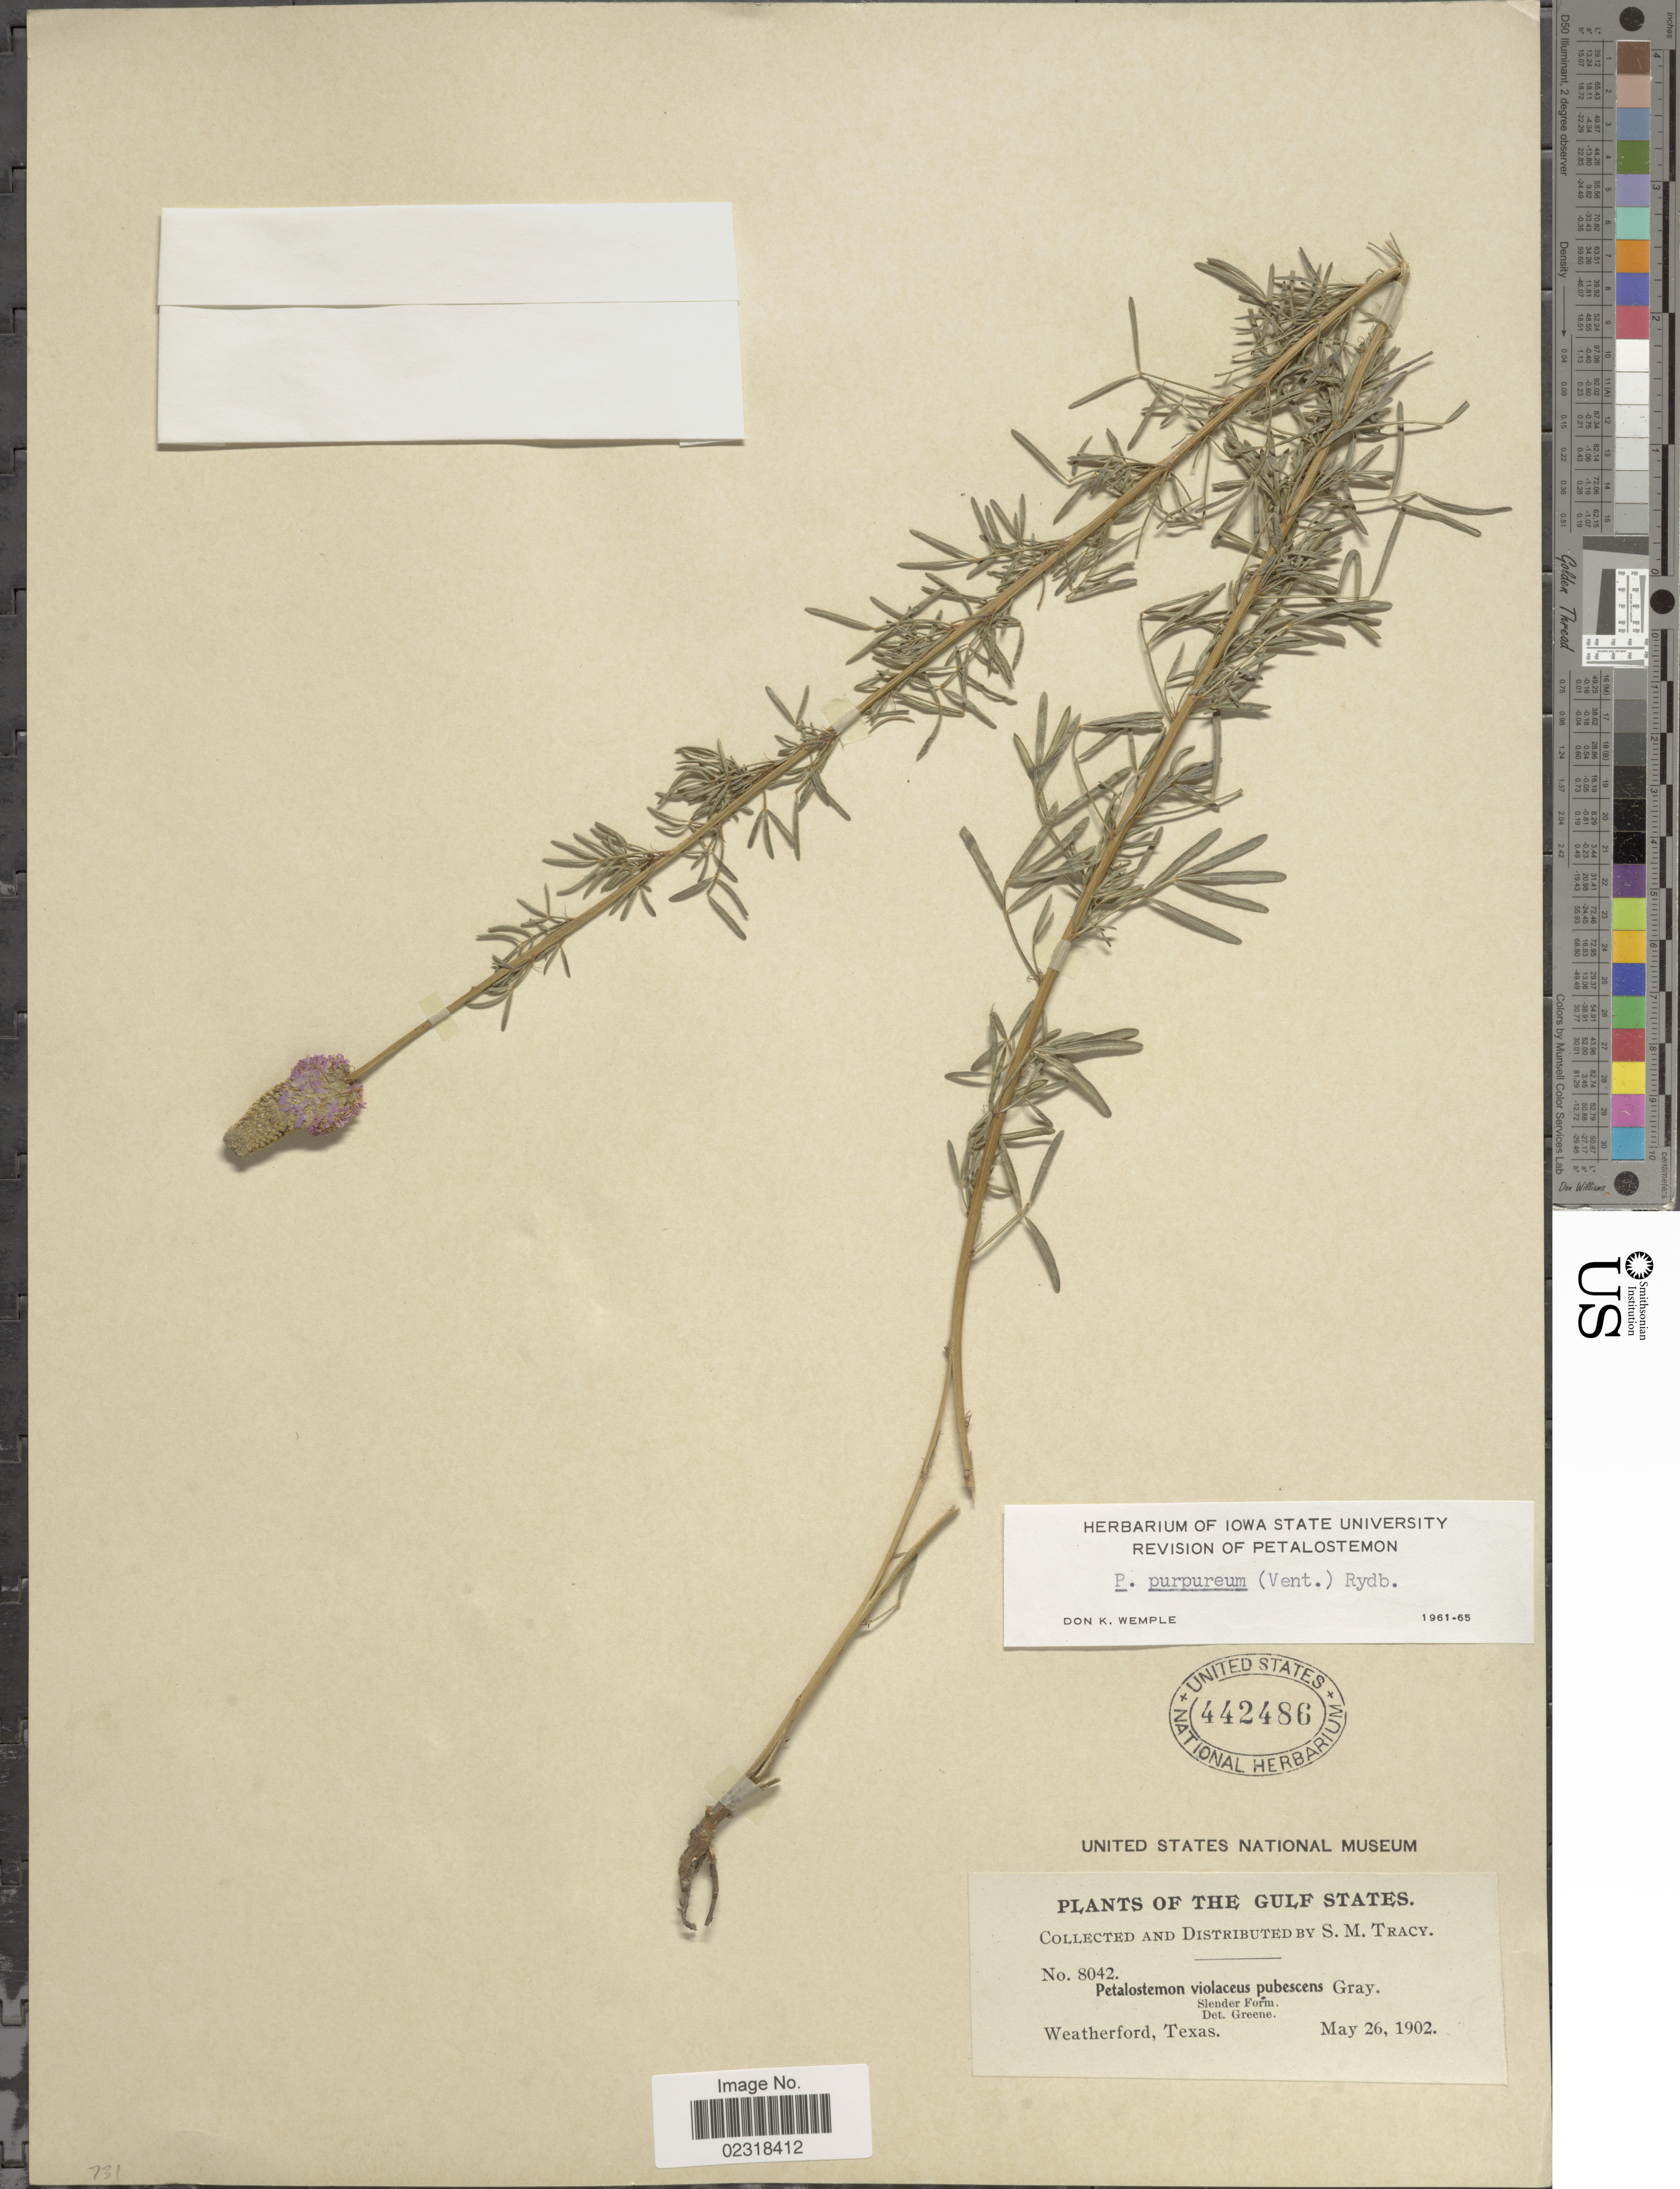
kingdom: Plantae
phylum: Tracheophyta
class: Magnoliopsida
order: Fabales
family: Fabaceae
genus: Dalea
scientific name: Dalea purpurea var. purpurea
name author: Vent.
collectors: S. M. Tracy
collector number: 8042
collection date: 1902-05-26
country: United States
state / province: Texas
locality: Weatherford, Texas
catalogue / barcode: US 442486